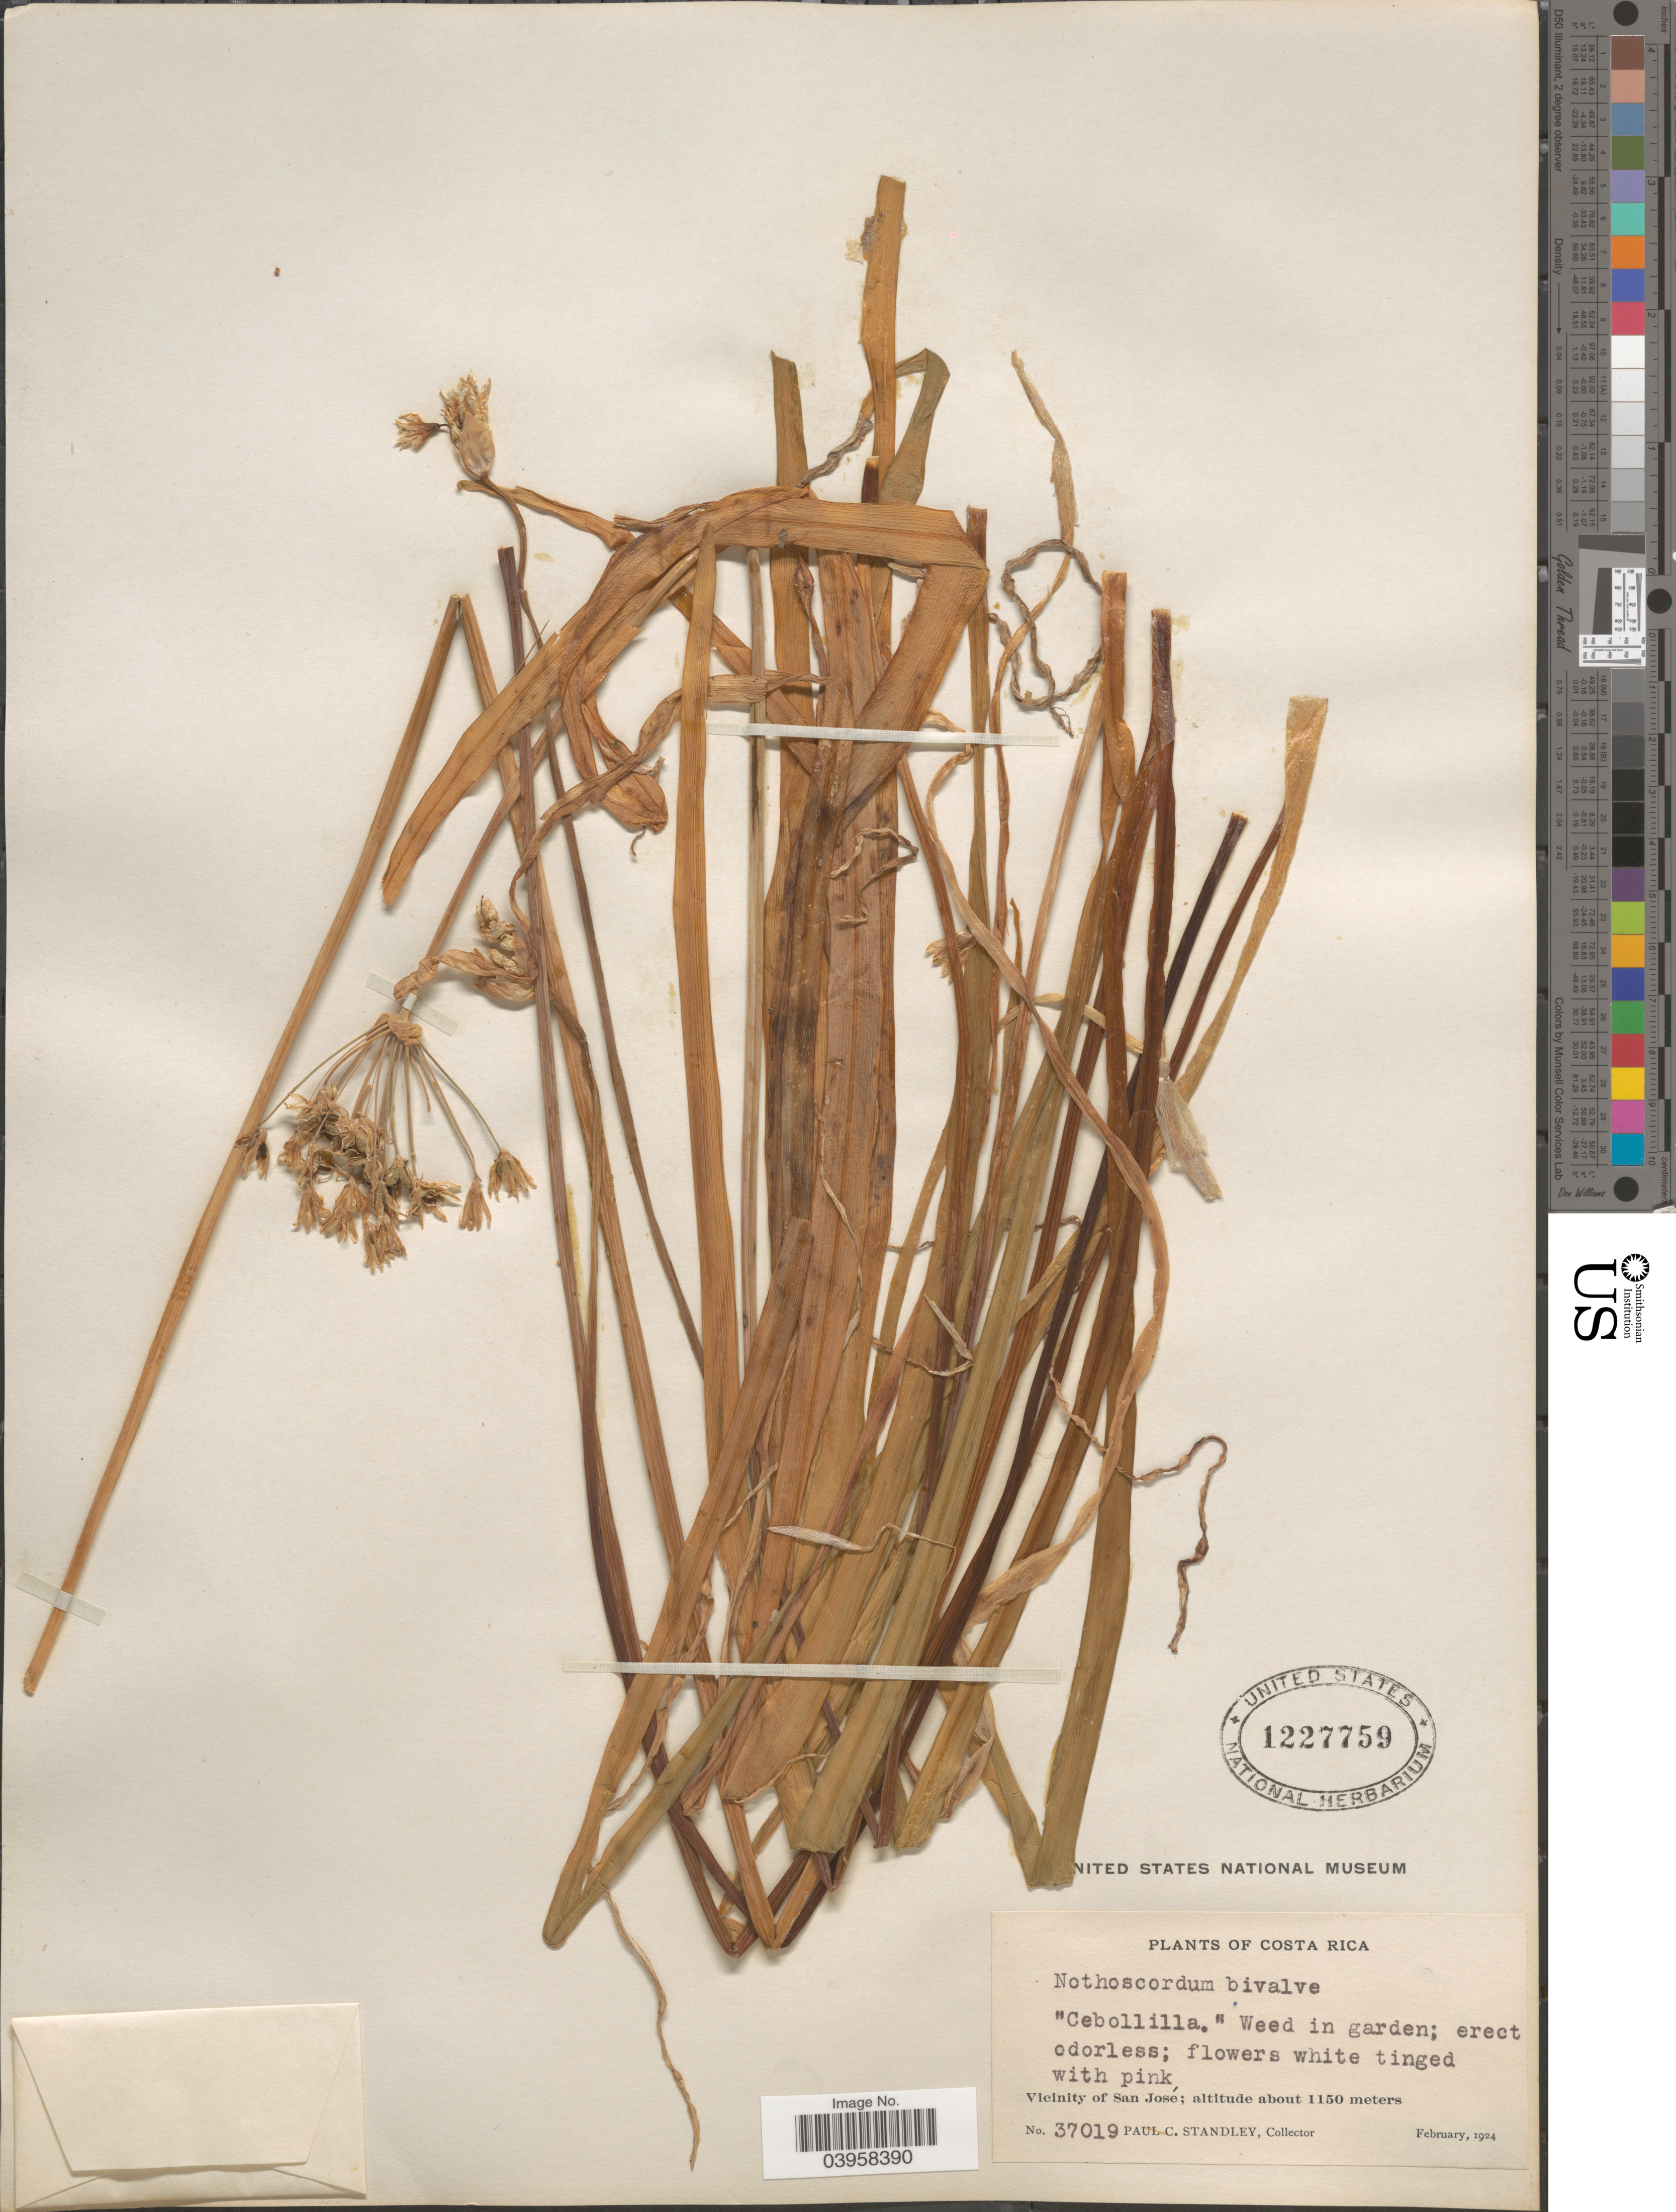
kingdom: Plantae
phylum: Tracheophyta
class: Liliopsida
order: Asparagales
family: Amaryllidaceae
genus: Nothoscordum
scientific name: Nothoscordum gracile var. gracile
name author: (Aiton) Stearn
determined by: Strong, Mark T., (BOT), Smithsonian Institution - National Museum of Natural History (UNITED STATES)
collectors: P. C. Standley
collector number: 37019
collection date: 1924-02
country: Costa Rica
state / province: San José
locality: Vicinity of San José.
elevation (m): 1150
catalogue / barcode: US 1227759